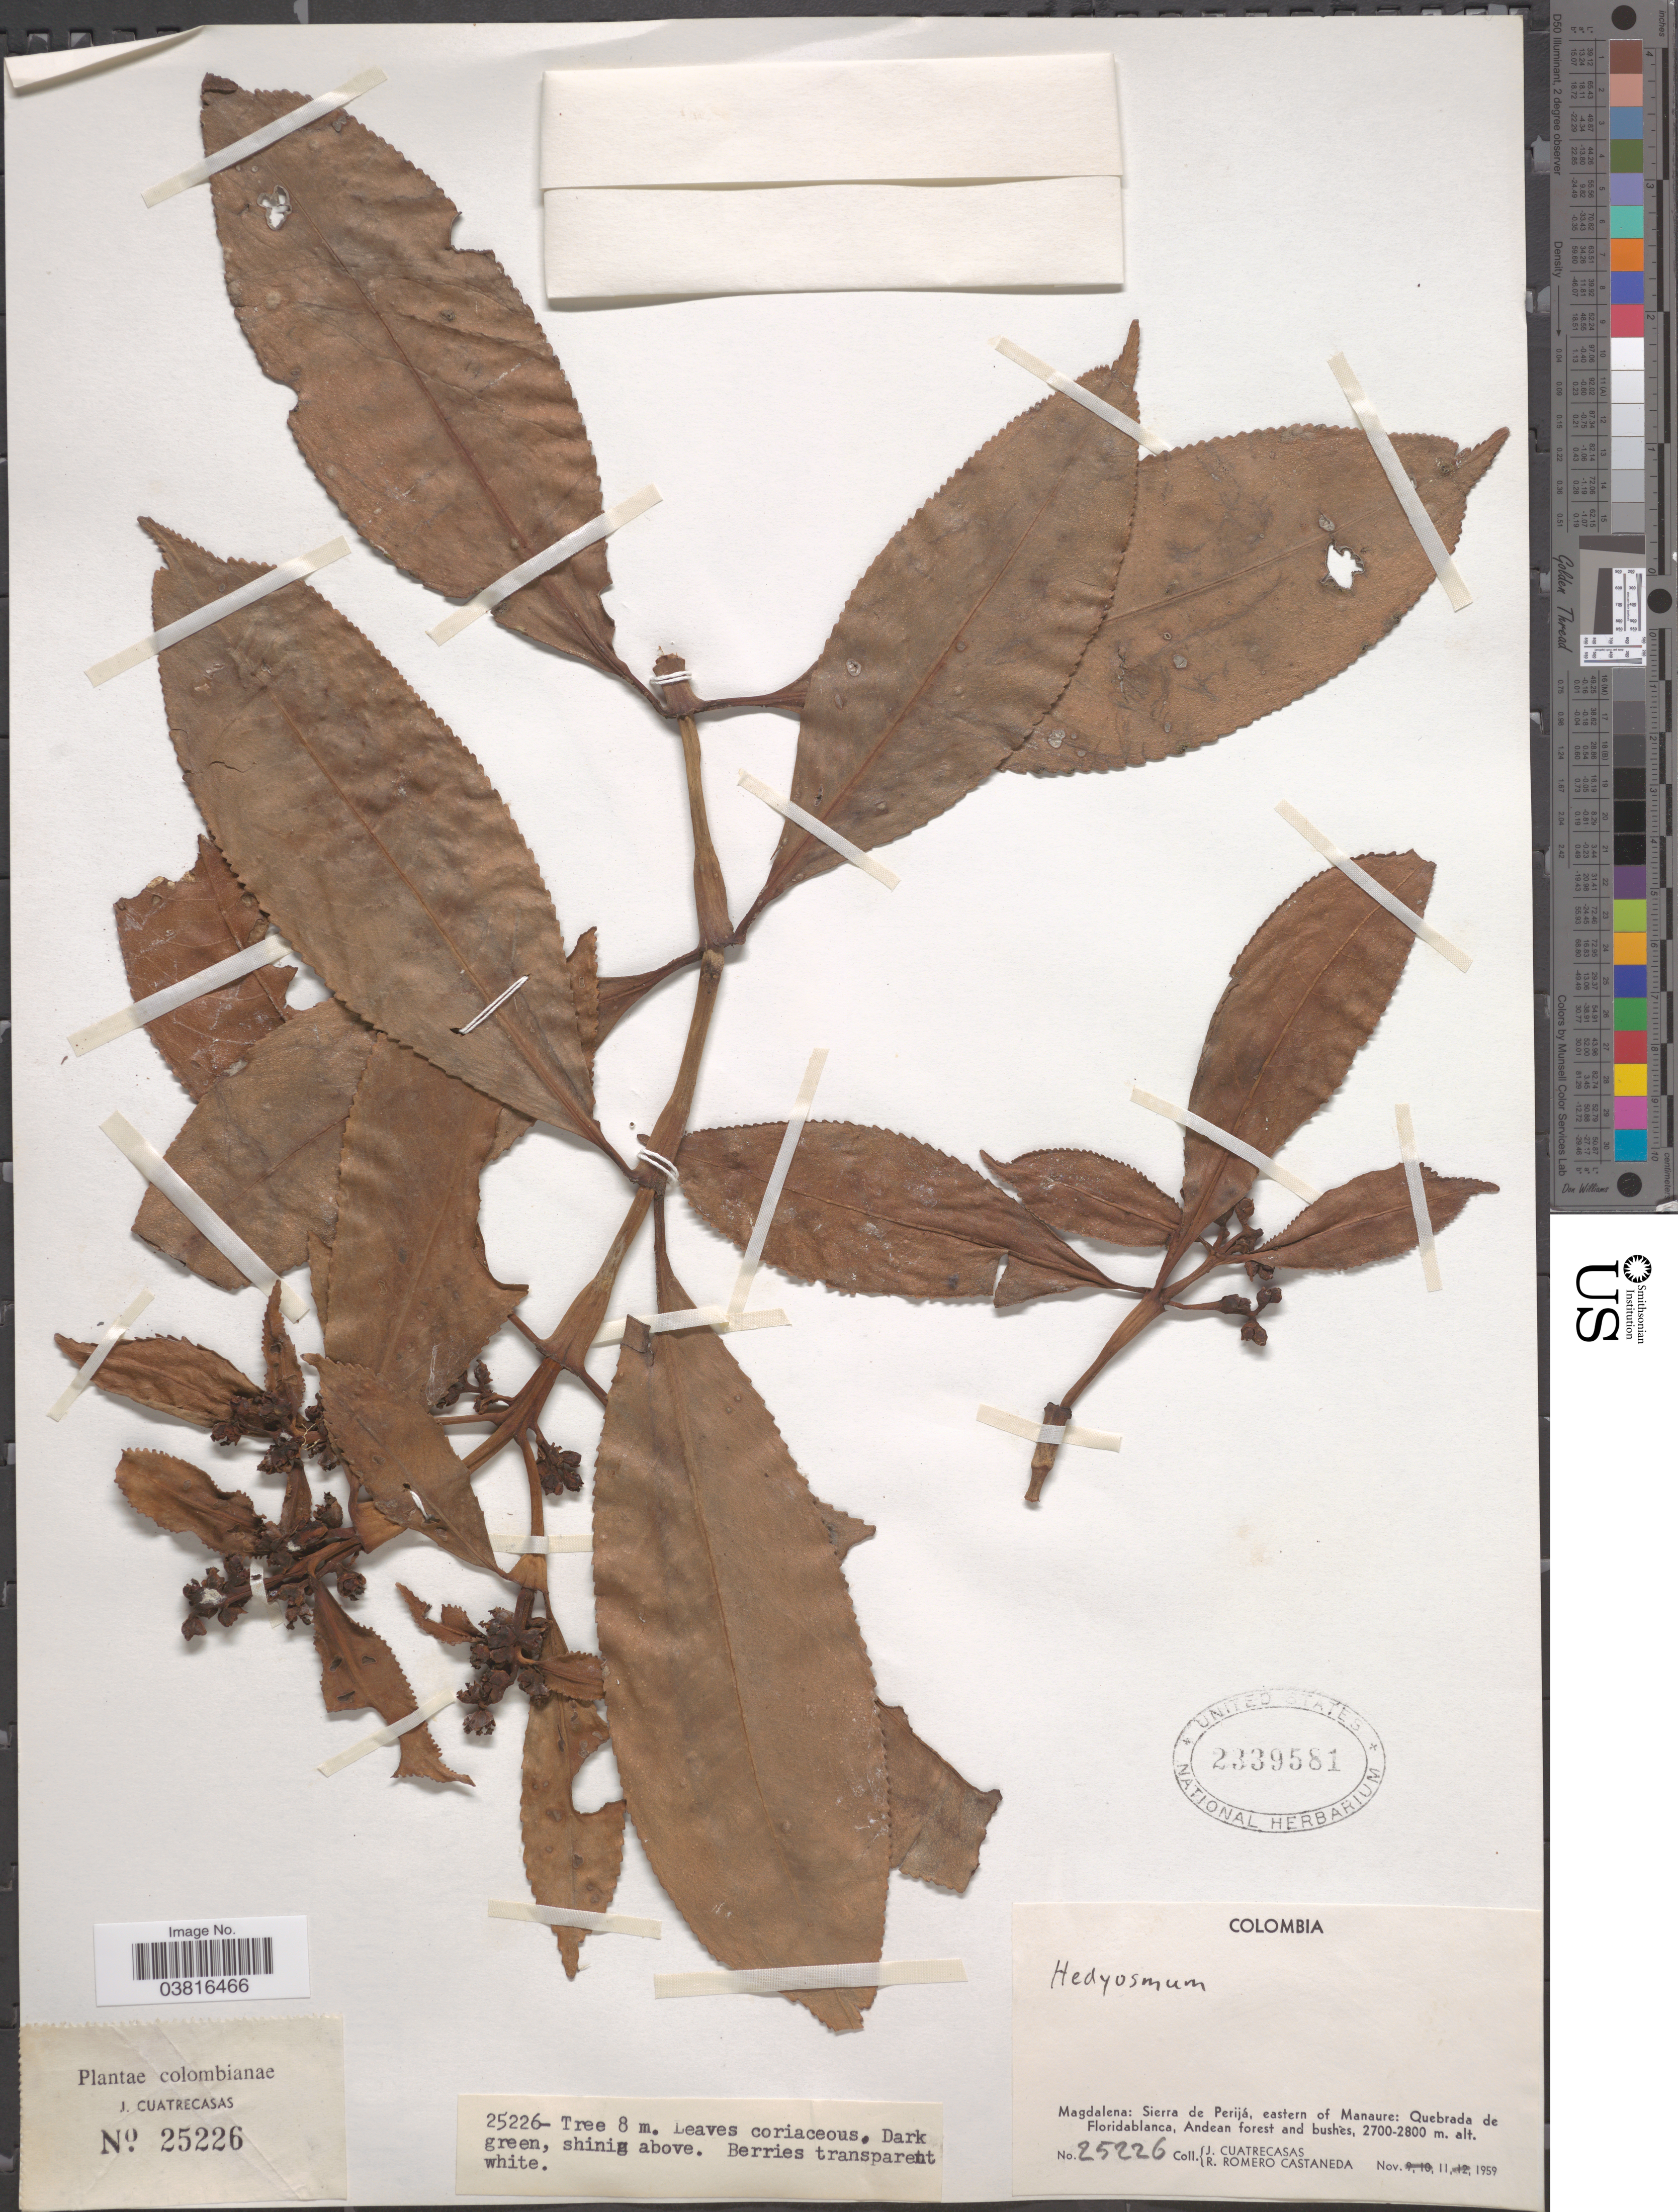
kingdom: Plantae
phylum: Tracheophyta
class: Magnoliopsida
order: Chloranthales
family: Chloranthaceae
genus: Hedyosmum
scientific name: Hedyosmum sp.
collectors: J. Cuatrecasas & R. Romero Castañeda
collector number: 25226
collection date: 1959-11-11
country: Colombia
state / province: Magdalena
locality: Sierra de Perijá, eastern of Manaure: Quebrada de Floridablanca, Andean forest and bushes.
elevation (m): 2700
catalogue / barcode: US 2339581